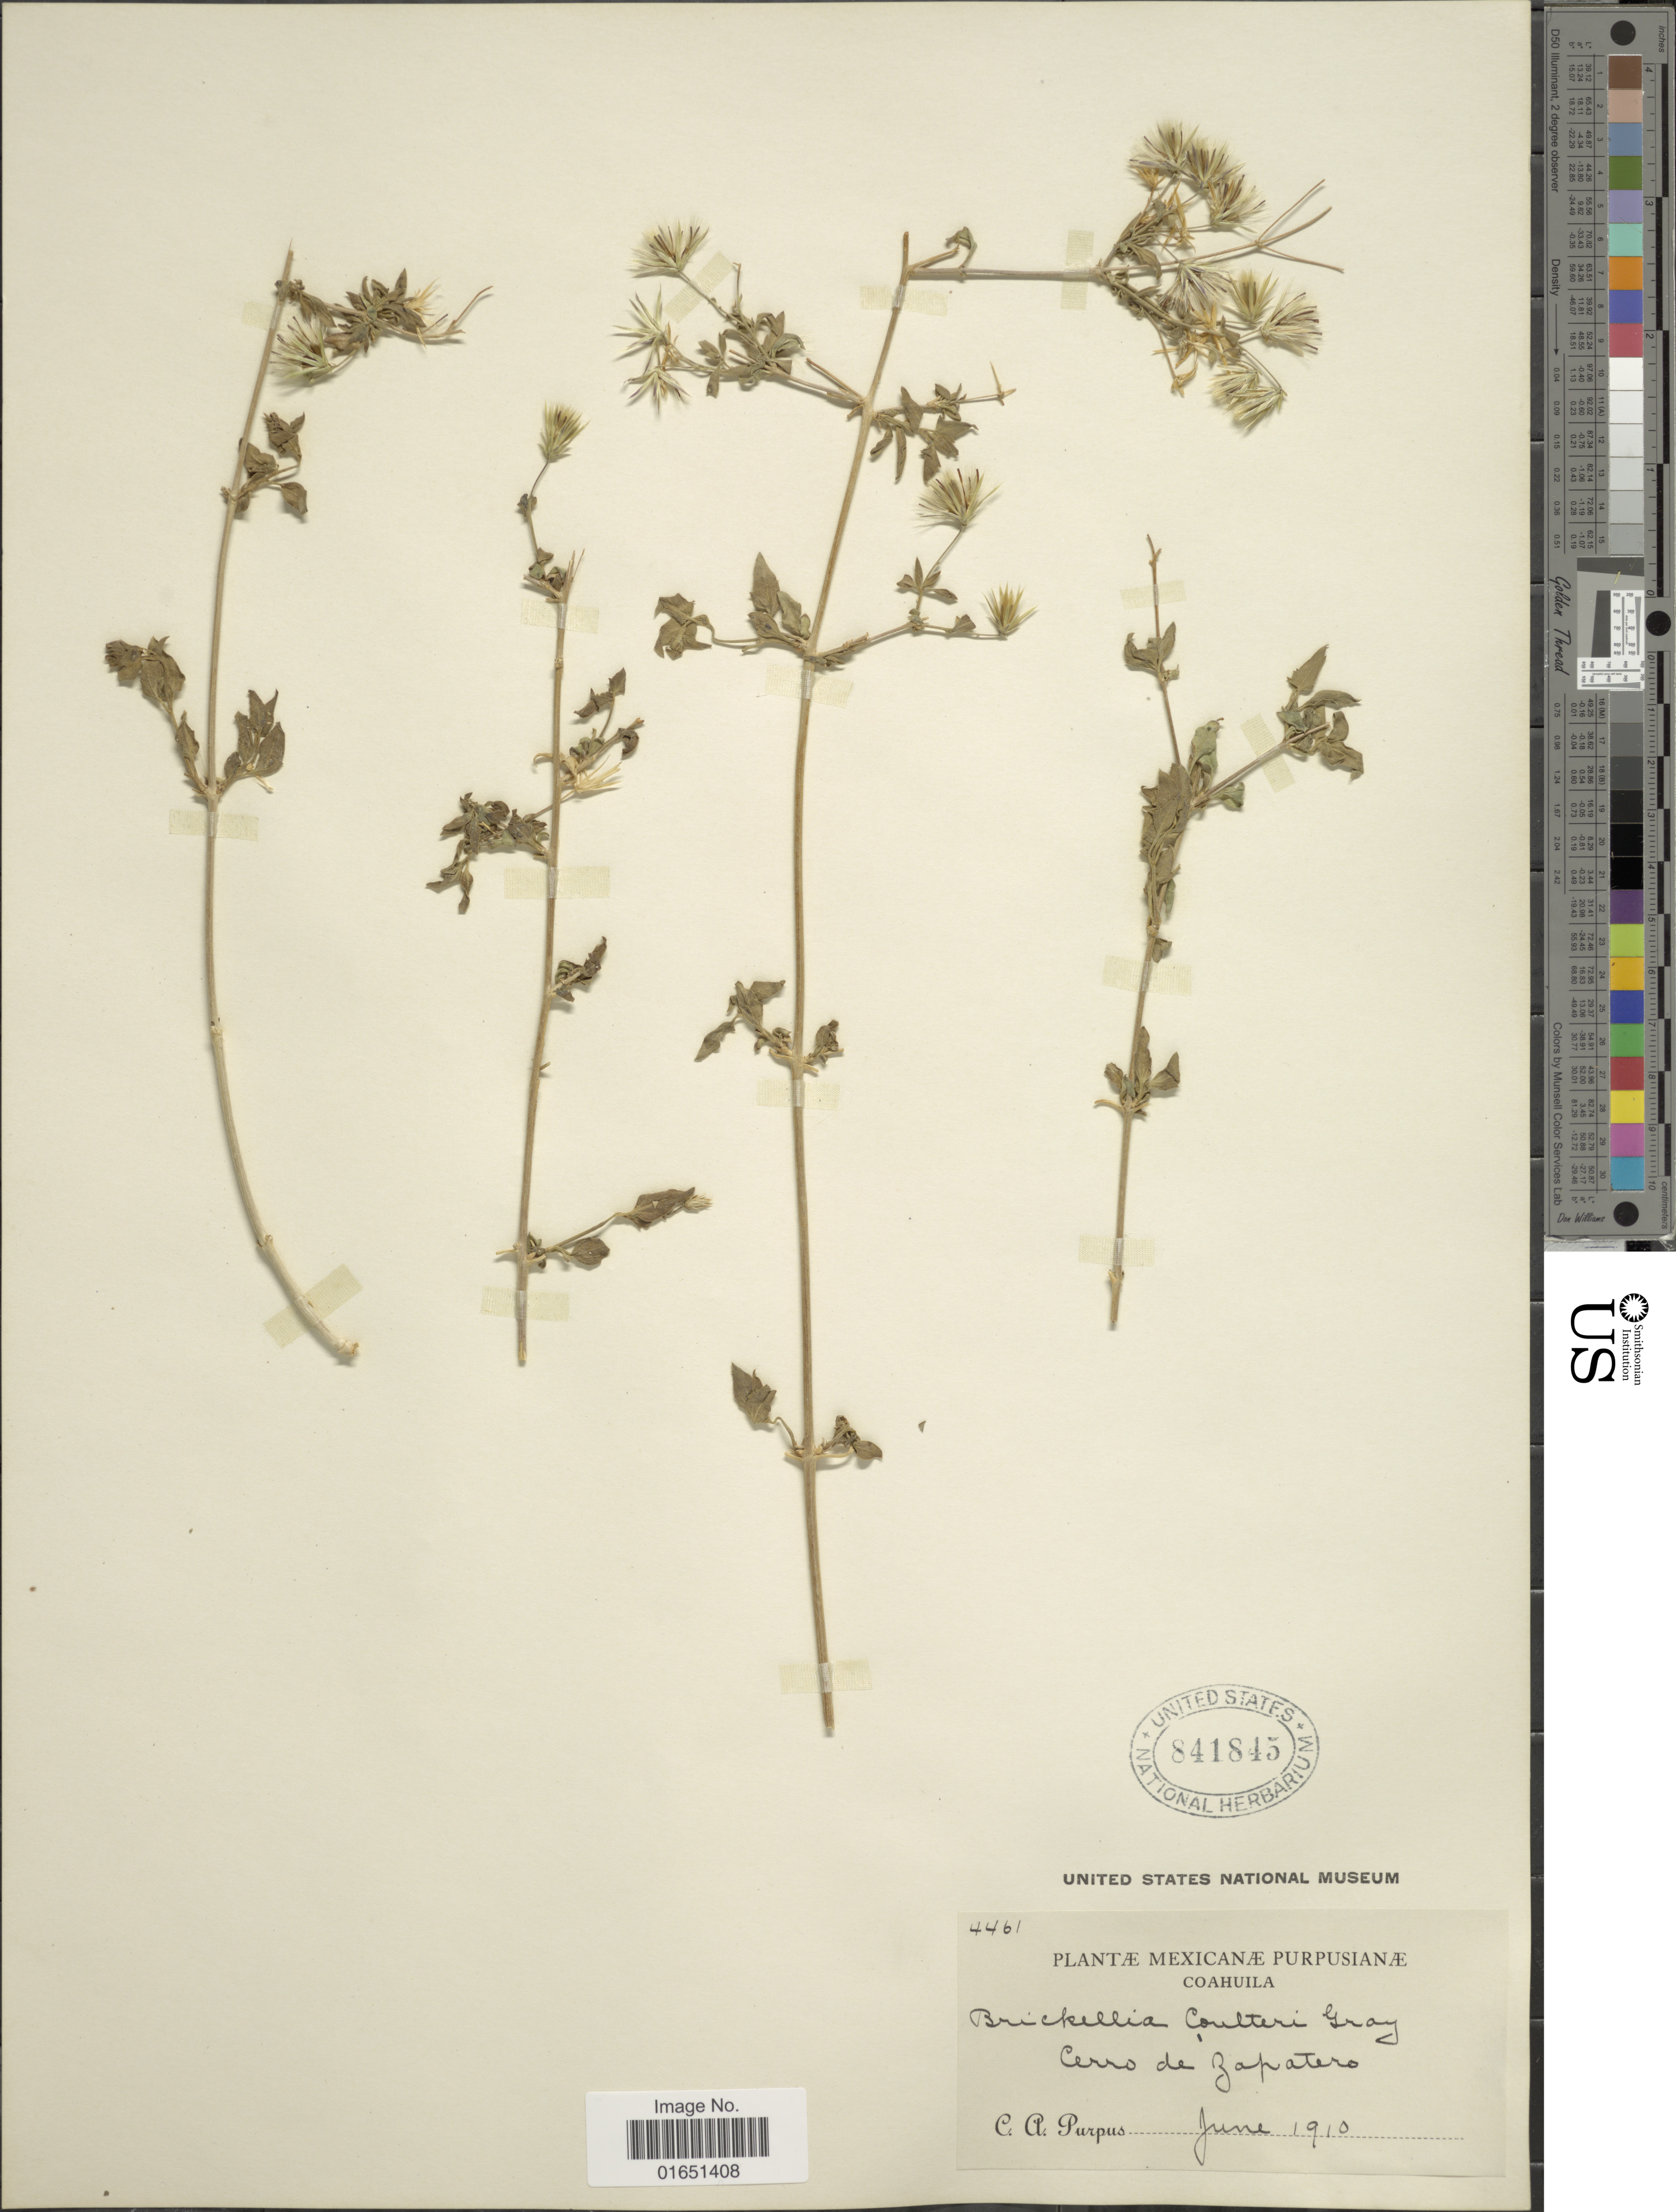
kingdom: Plantae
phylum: Tracheophyta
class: Magnoliopsida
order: Asterales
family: Asteraceae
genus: Brickellia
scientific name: Brickellia coulteri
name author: A. Gray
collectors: C. A. Purpus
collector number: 4461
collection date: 1910-06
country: Mexico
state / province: Coahuila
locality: Cerro de Zapatero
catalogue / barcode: US 841845